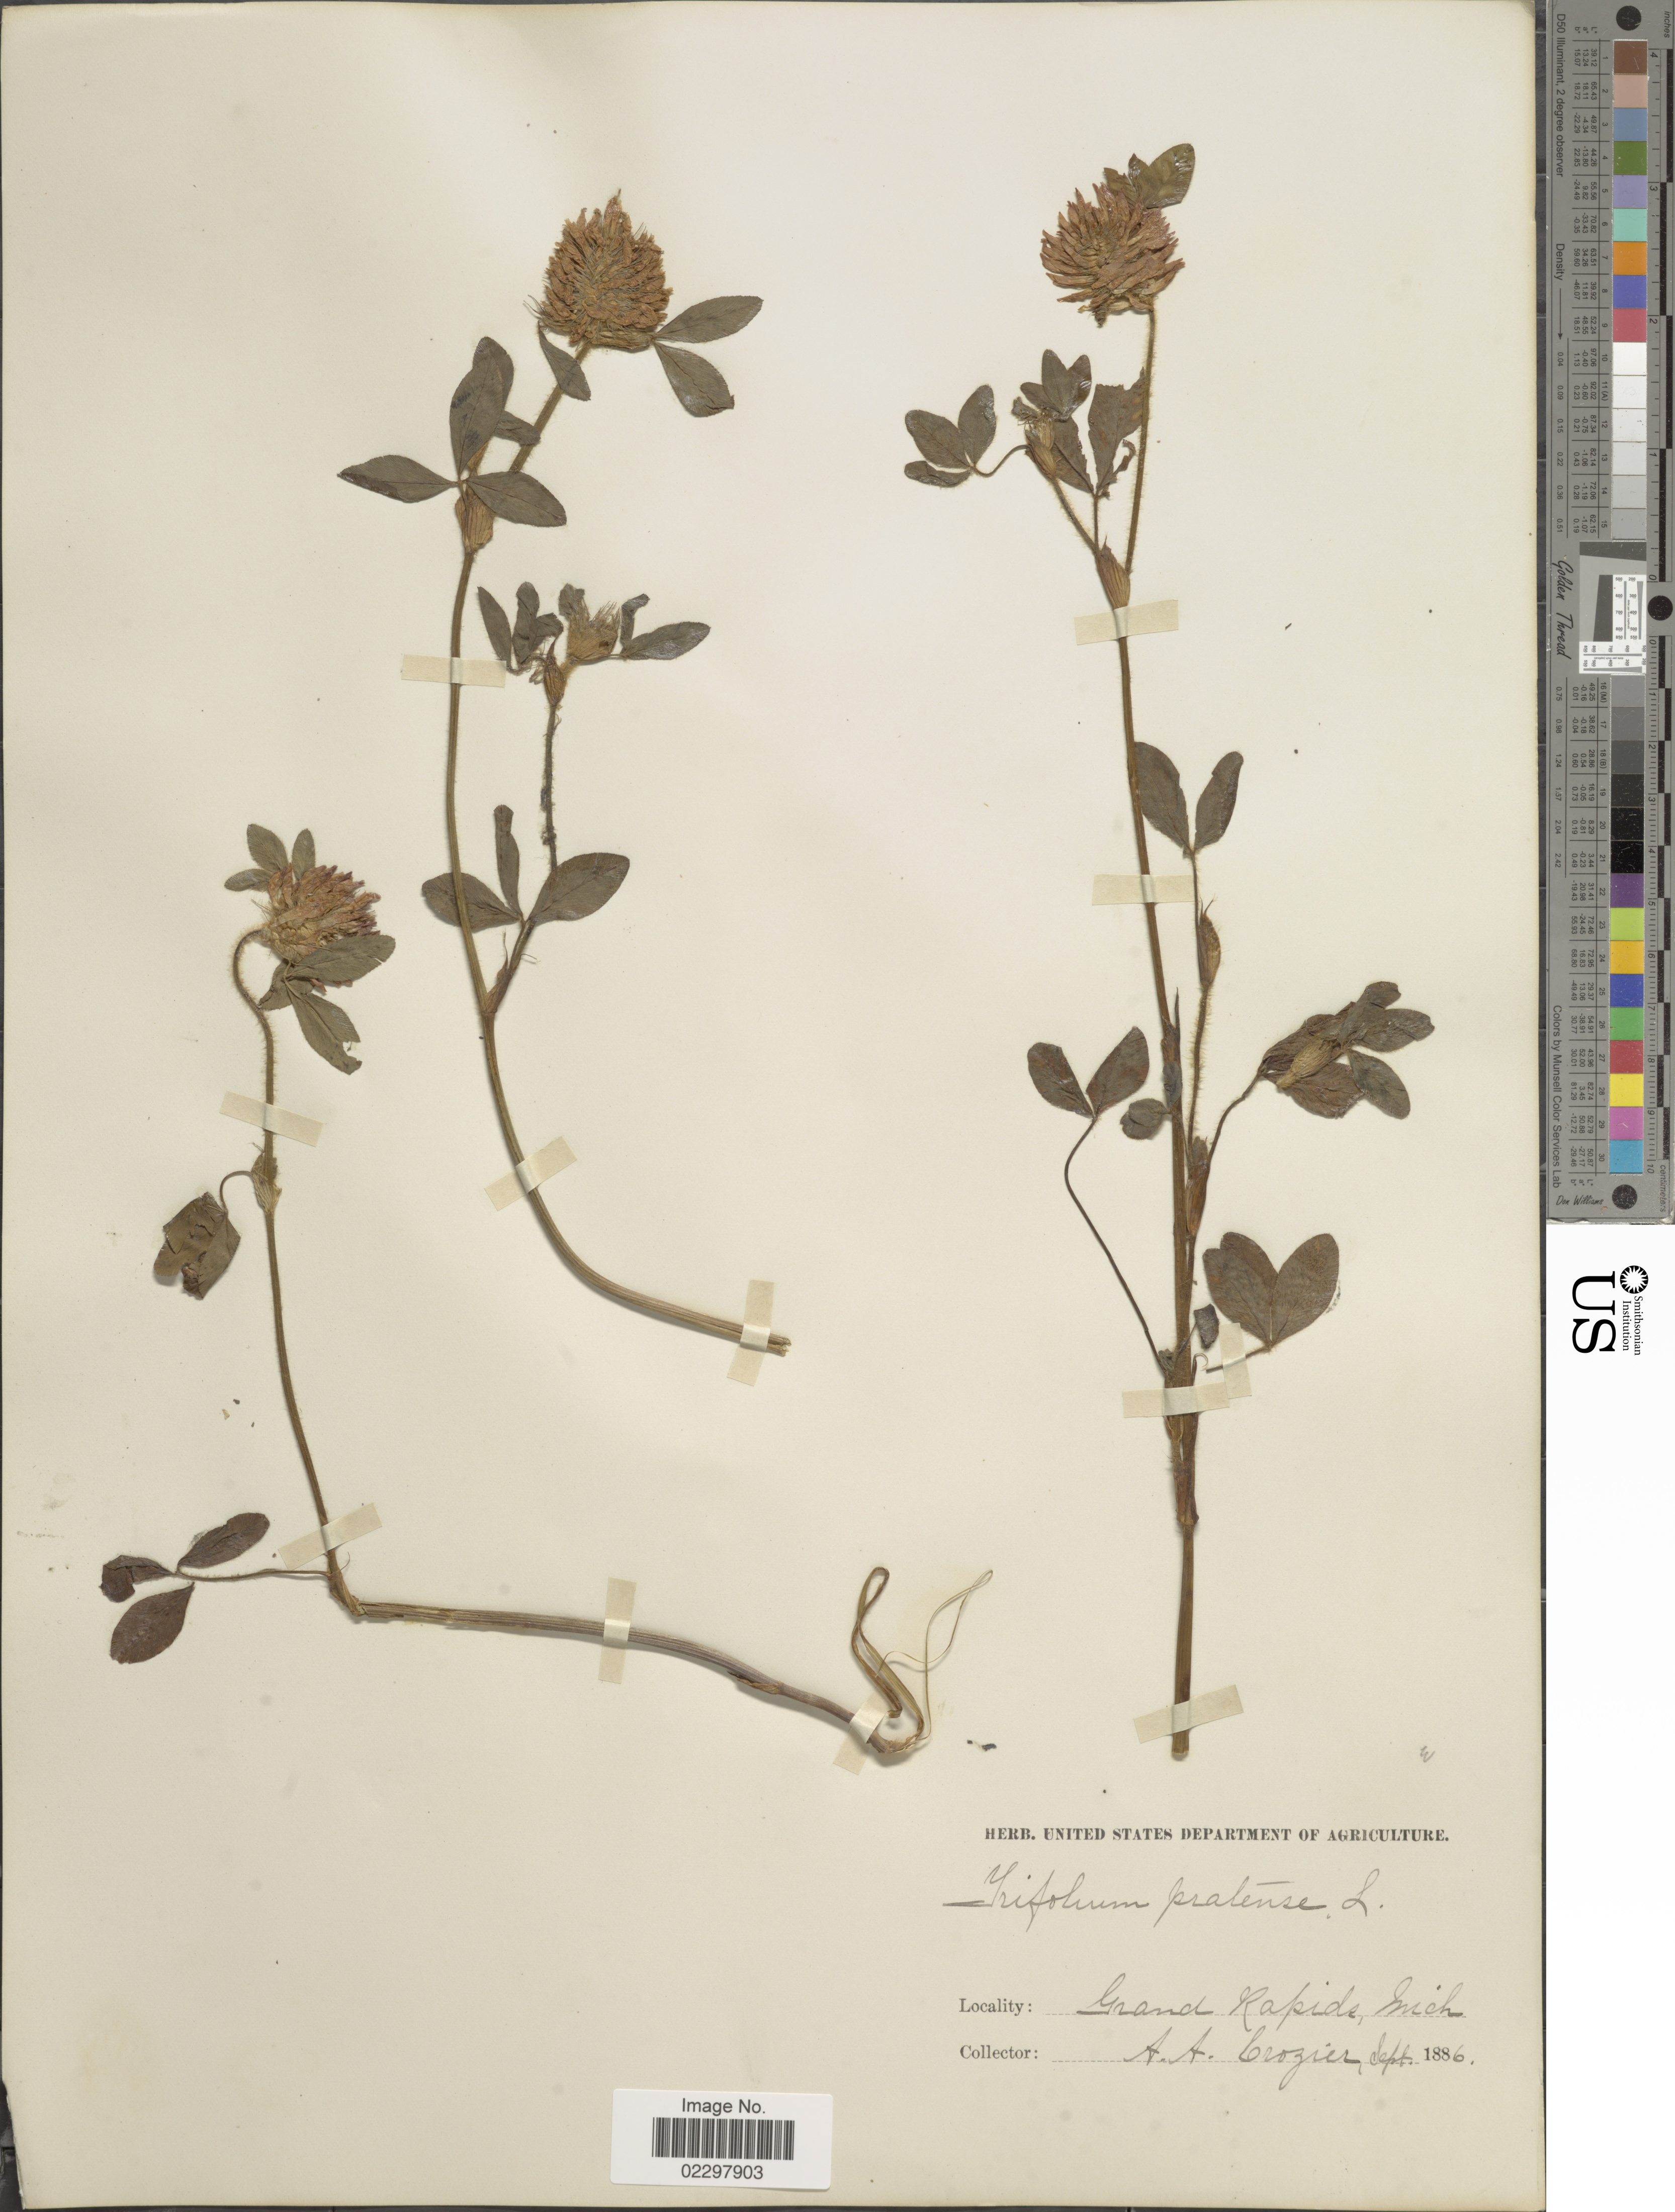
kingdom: Plantae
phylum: Tracheophyta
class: Magnoliopsida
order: Fabales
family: Fabaceae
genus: Trifolium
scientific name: Trifolium pratense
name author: L.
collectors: A. Crozier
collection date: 1886-09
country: United States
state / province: Michigan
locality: Grand Rapids.